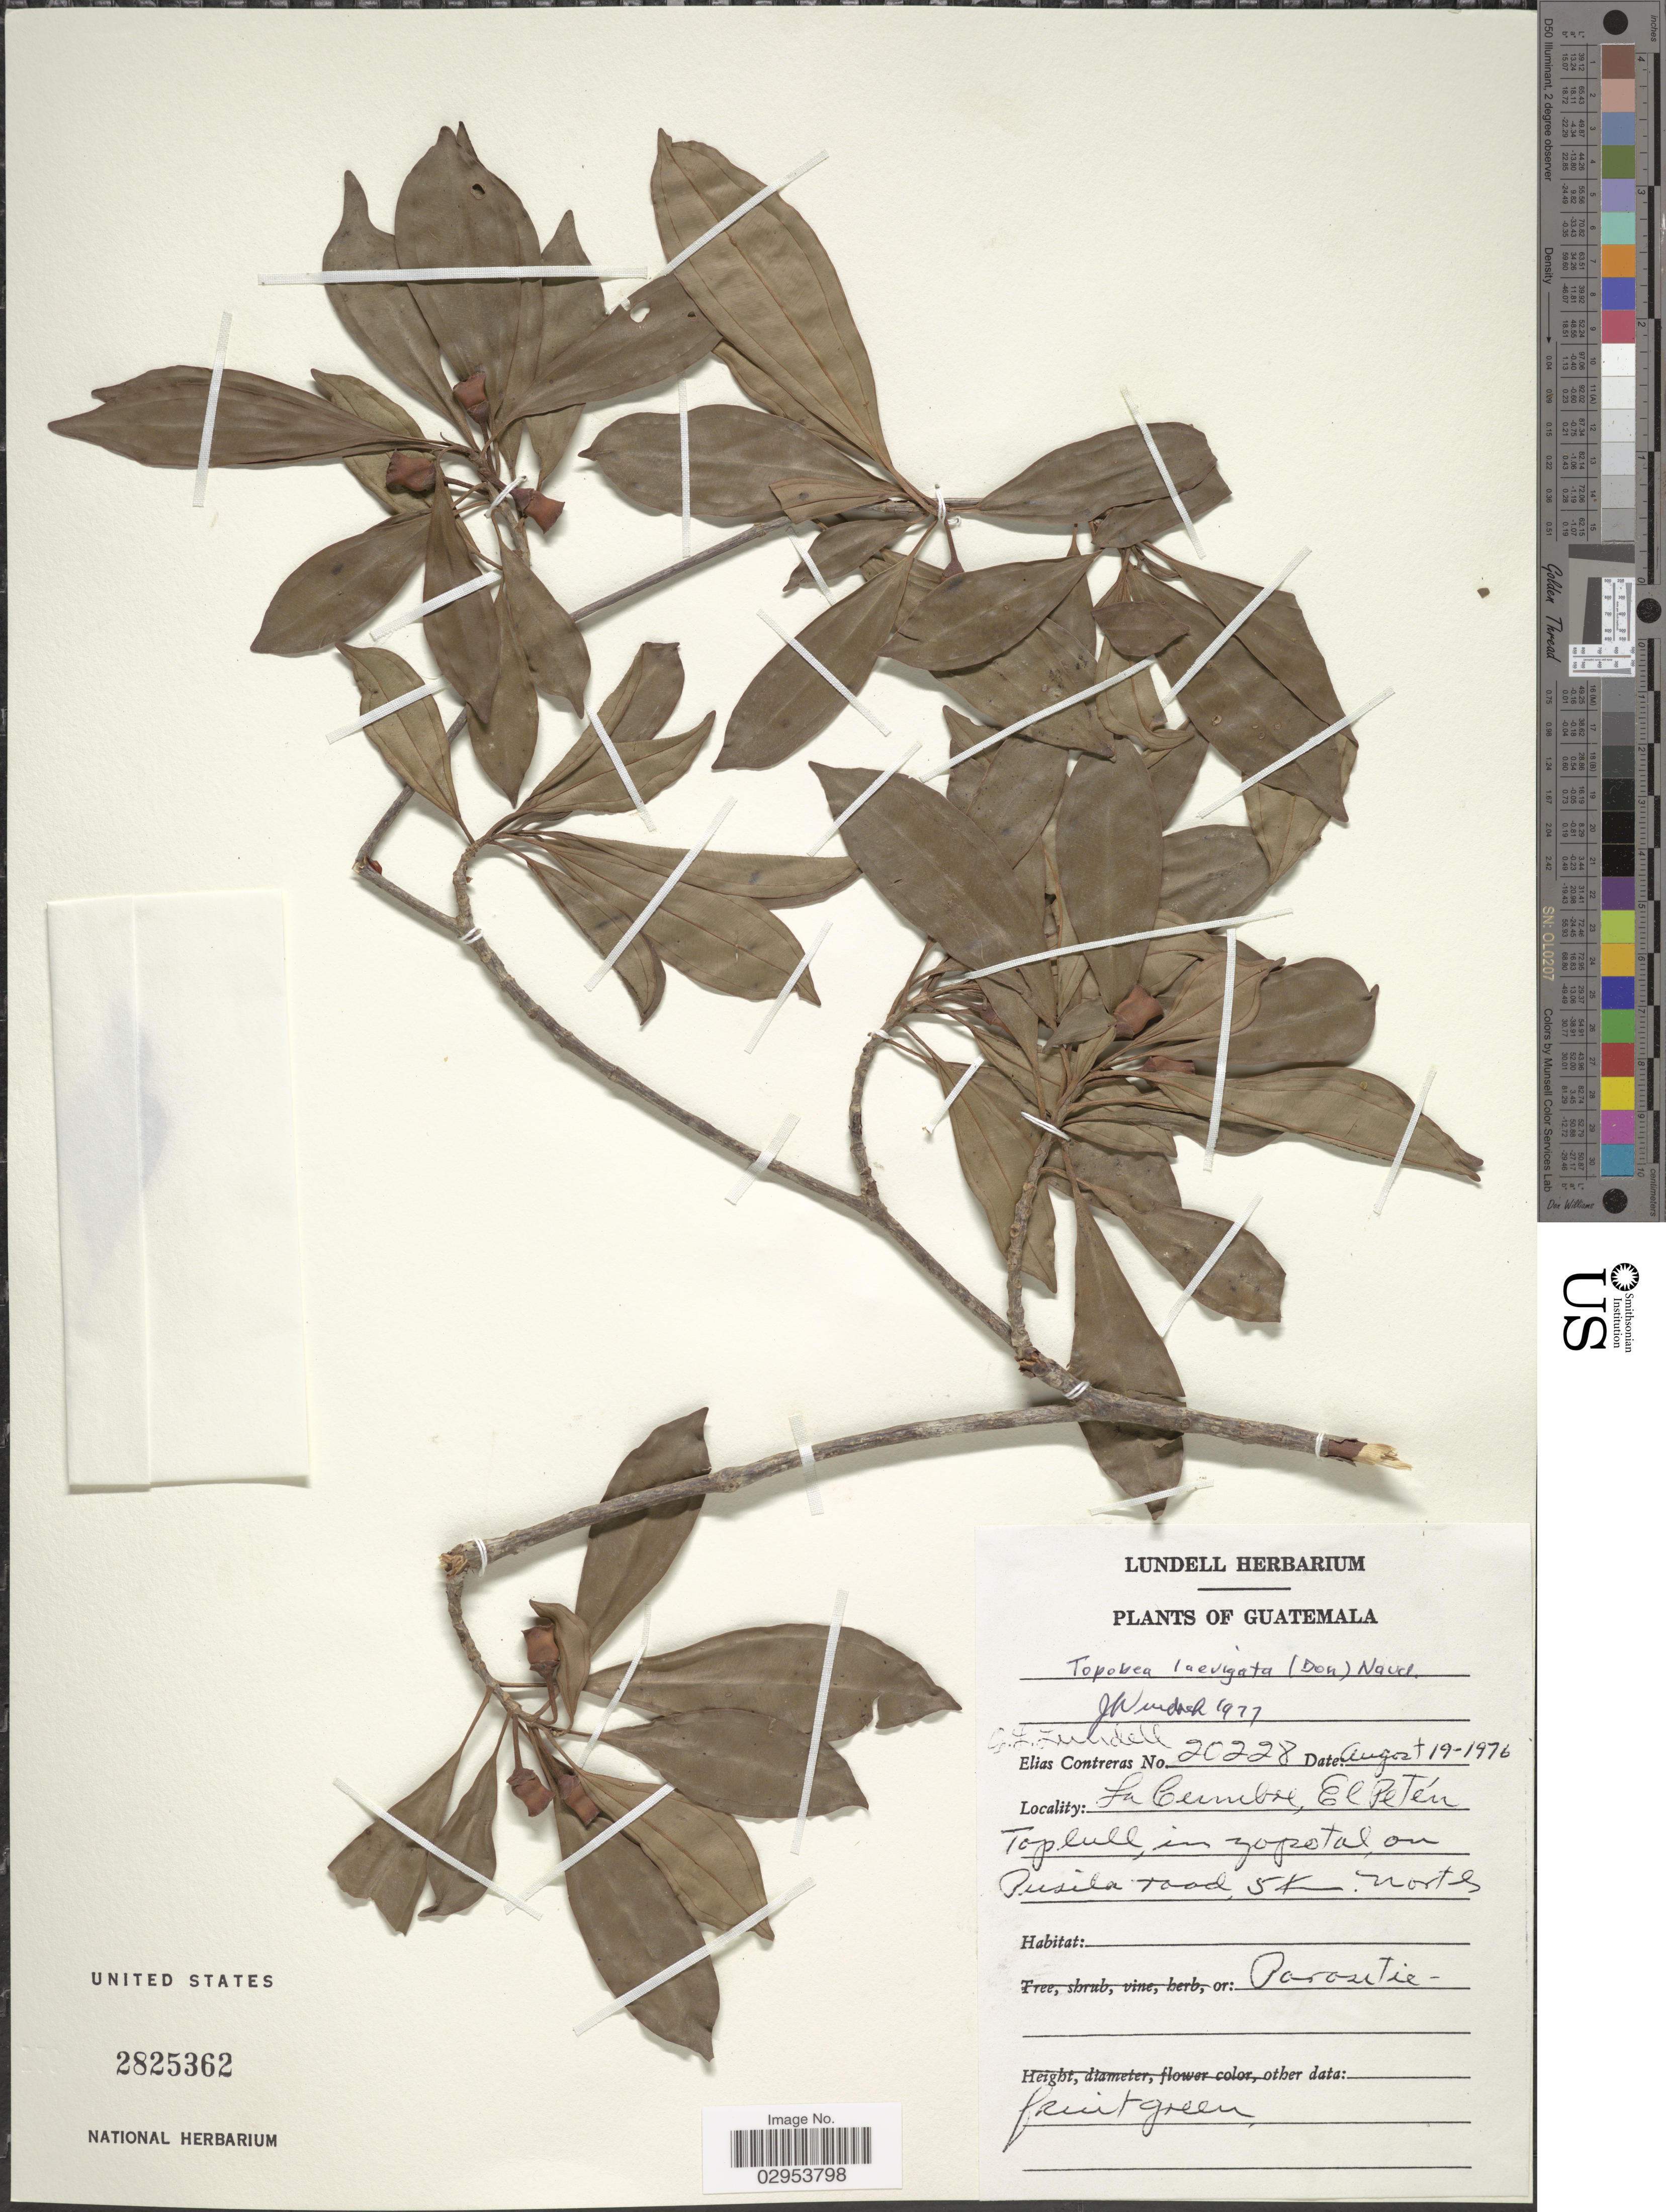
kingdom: Plantae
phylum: Tracheophyta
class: Magnoliopsida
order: Myrtales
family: Melastomataceae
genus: Topobea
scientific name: Topobea laevigata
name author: (D. Don) Naudin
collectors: E. Contreras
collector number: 20228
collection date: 1976-08-19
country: Guatemala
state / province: El Petén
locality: La Cumbre, El Petén Tophill, in zopotal on Pusila road, 5 km north.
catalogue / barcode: US 2825362